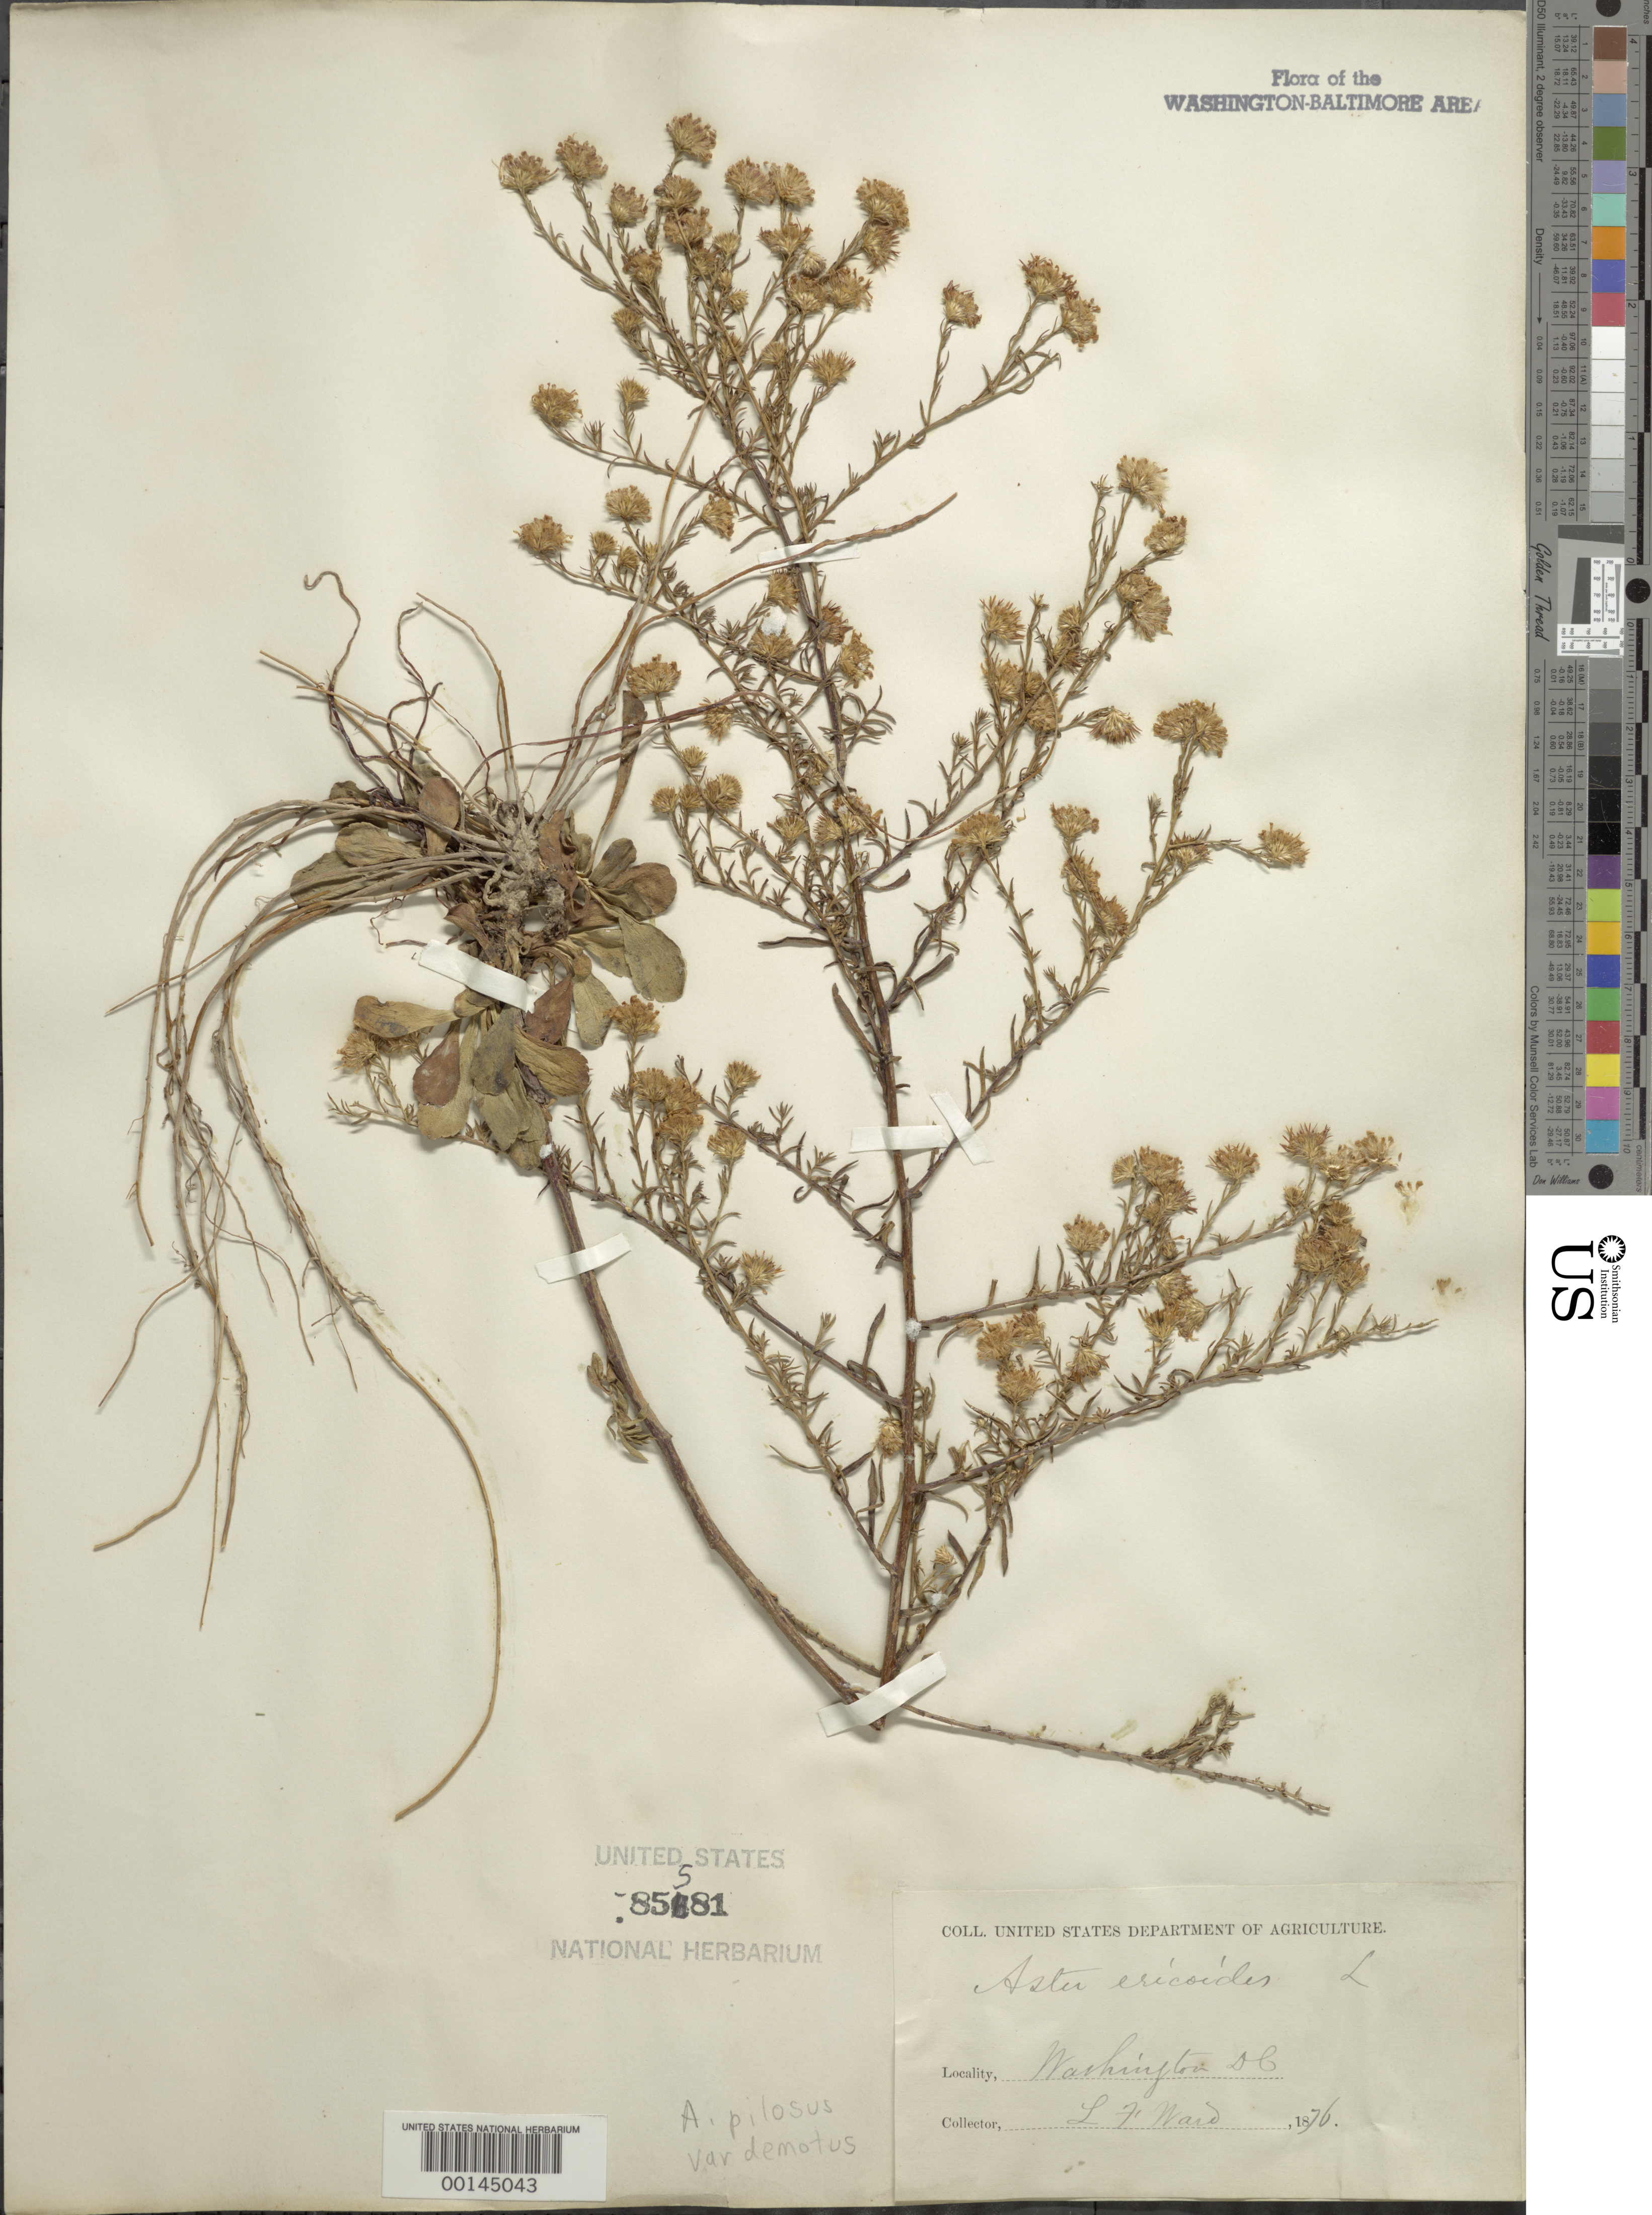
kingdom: Plantae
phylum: Tracheophyta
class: Magnoliopsida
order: Asterales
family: Asteraceae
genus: Symphyotrichum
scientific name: Symphyotrichum pilosum var. pringlei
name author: (A. Gray) G.L. Nesom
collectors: L. F. Ward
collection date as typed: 1876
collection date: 1876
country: United States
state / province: District of Columbia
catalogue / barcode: US 85581